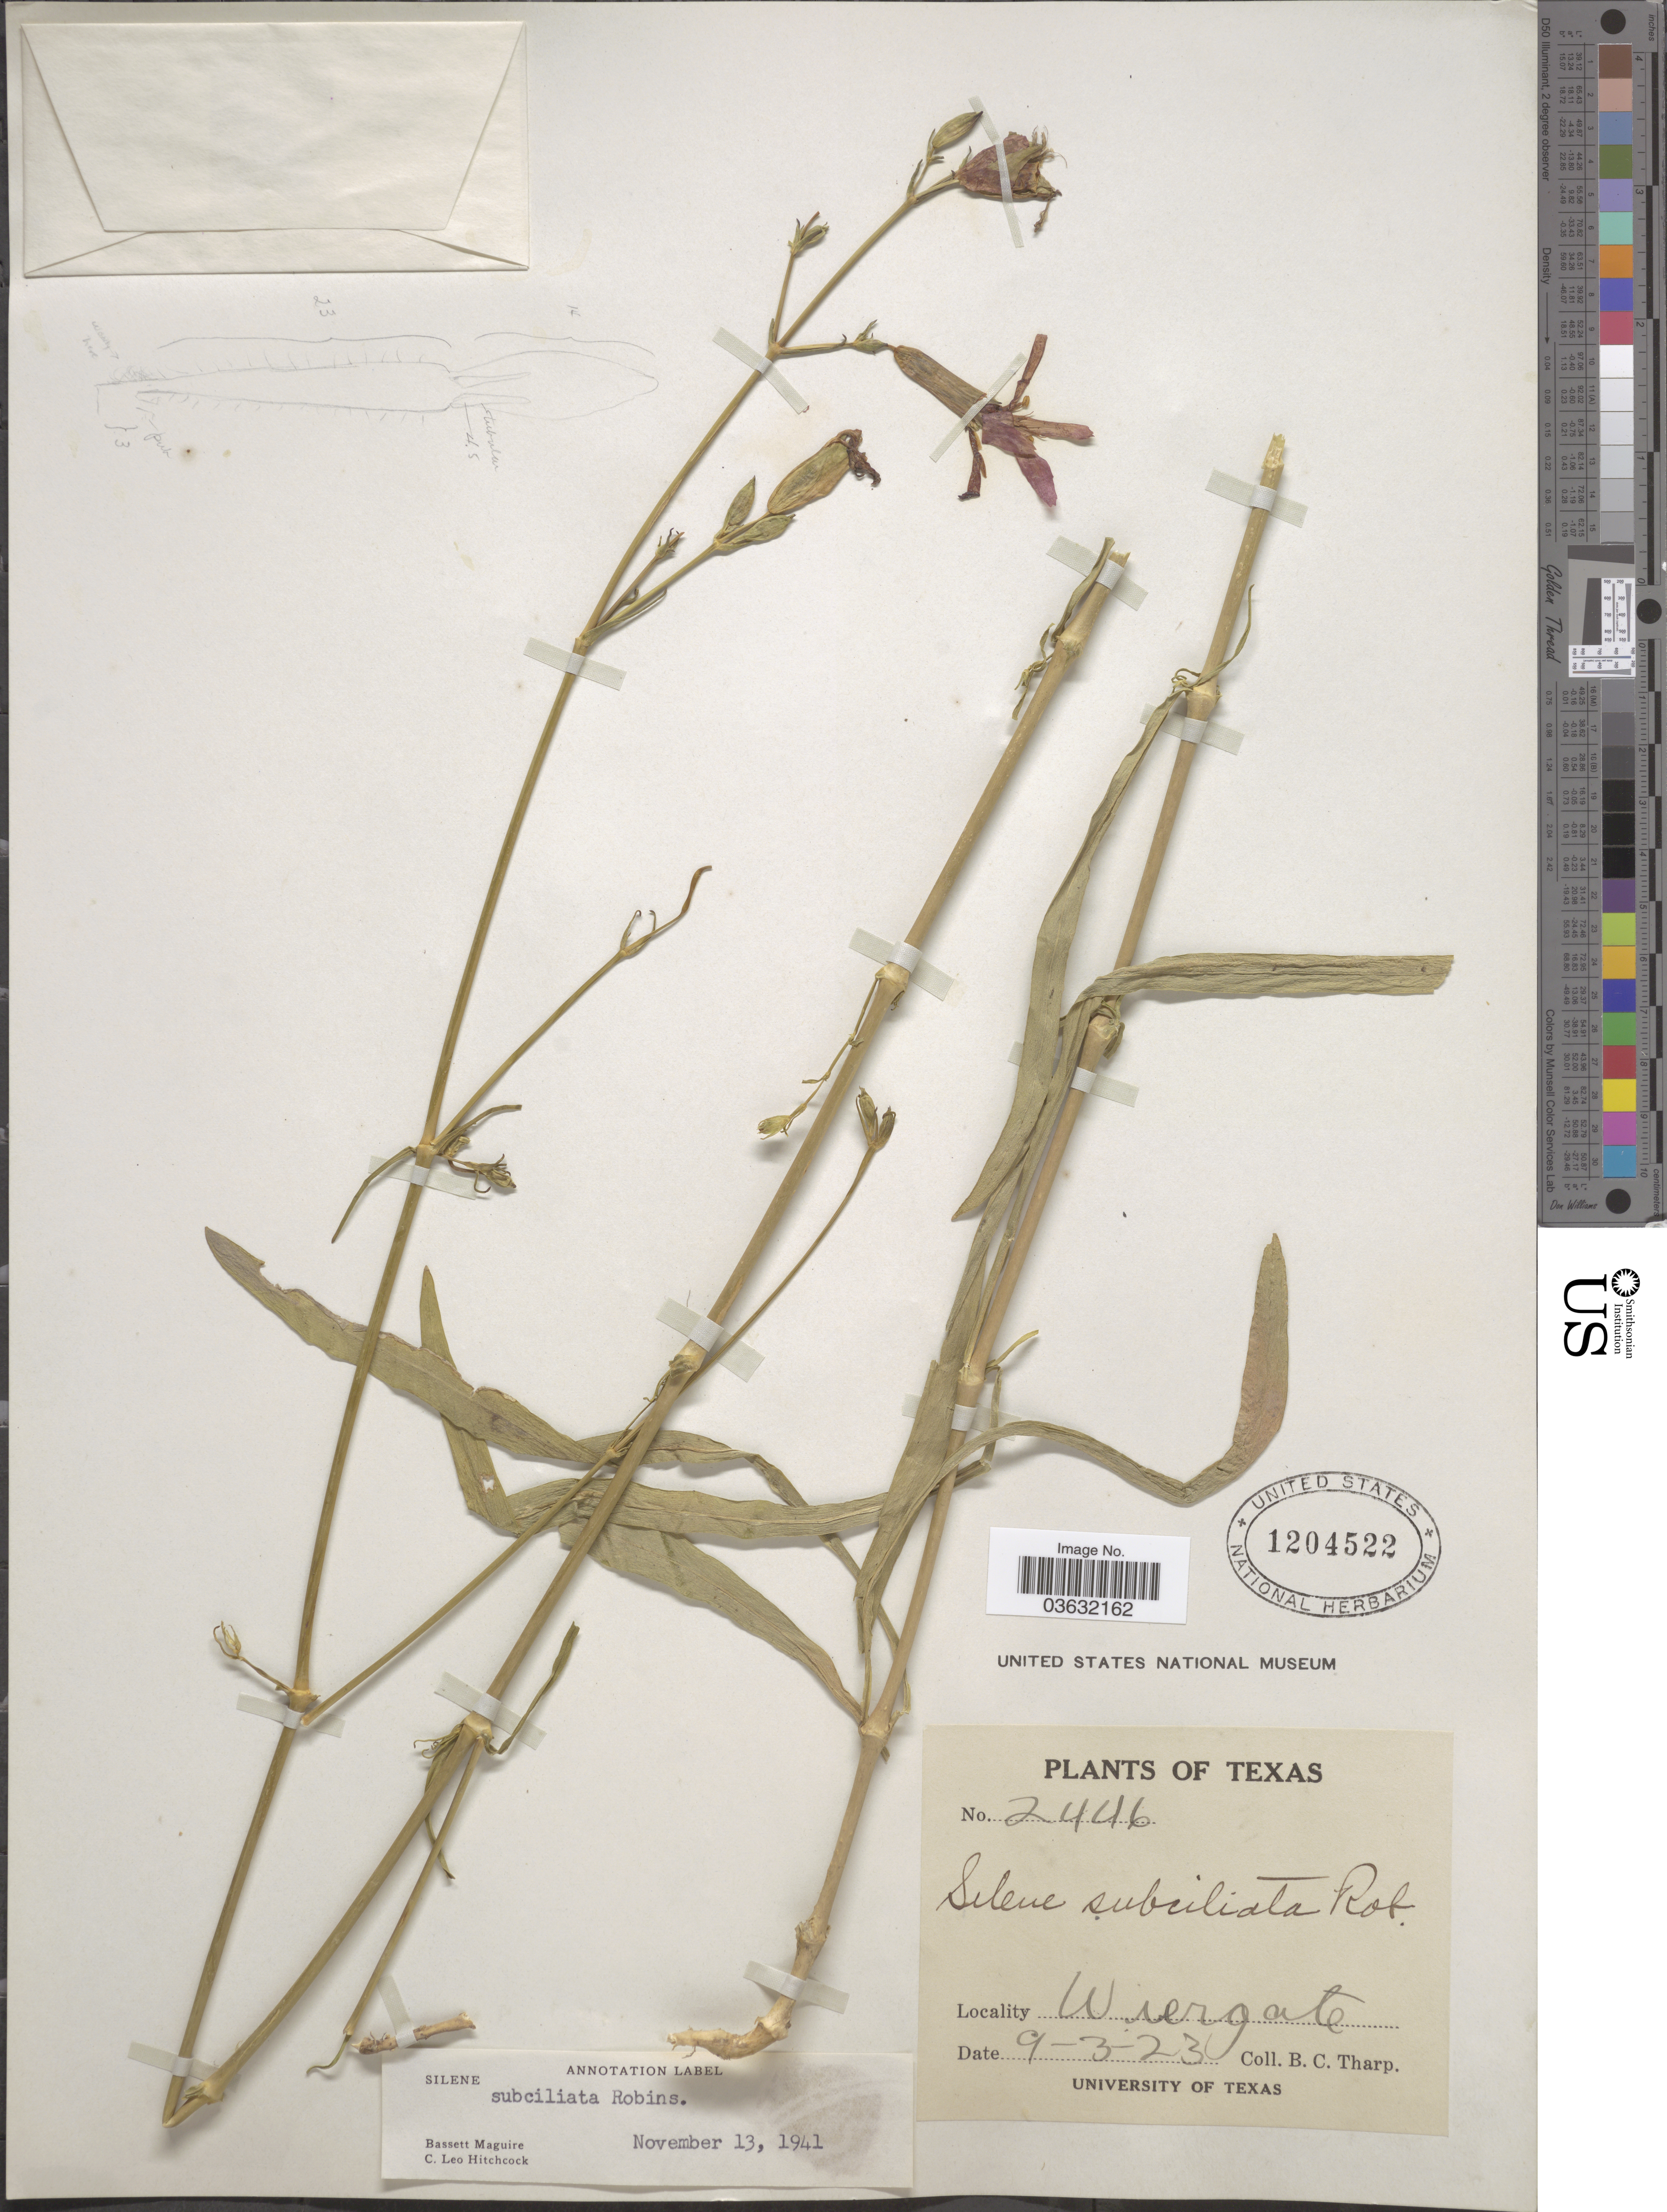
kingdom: Plantae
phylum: Tracheophyta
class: Magnoliopsida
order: Caryophyllales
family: Caryophyllaceae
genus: Silene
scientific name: Silene subciliata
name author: B.L. Rob.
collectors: B. C. Tharp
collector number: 2446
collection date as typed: Transcribed d/m/y: 3/9/23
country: United States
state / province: Texas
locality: Wiergate.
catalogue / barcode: US 1204522